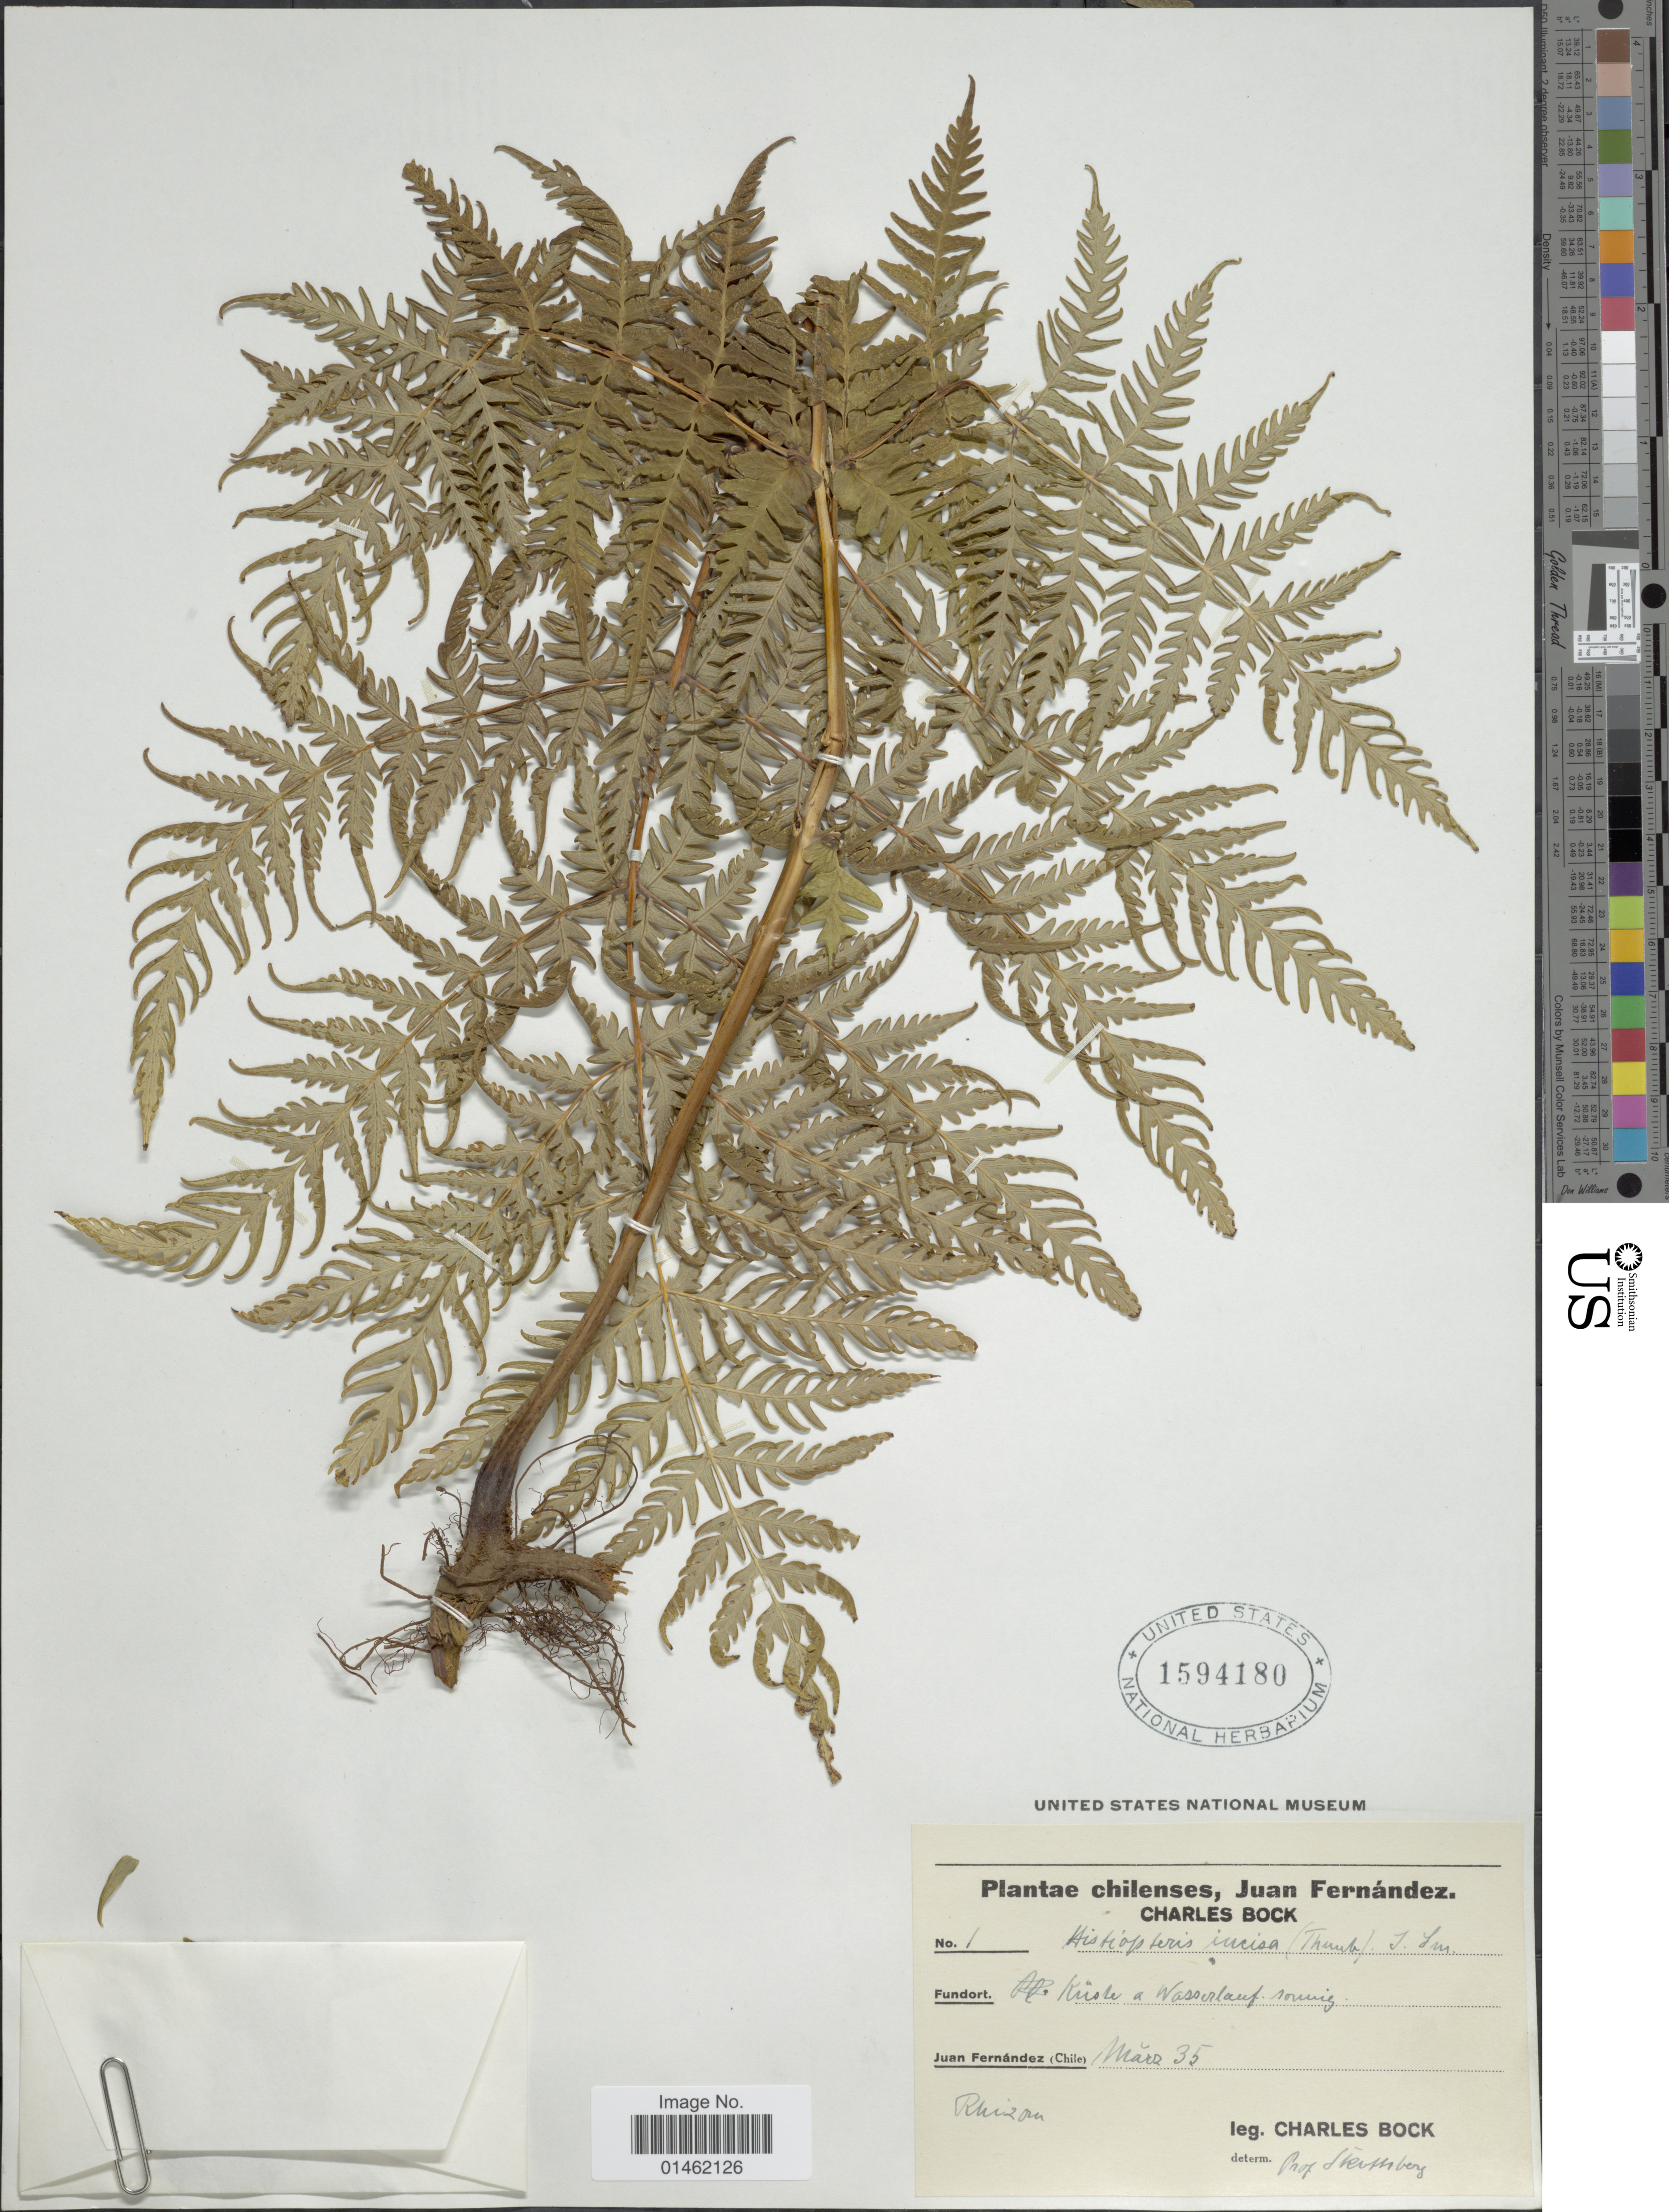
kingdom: Plantae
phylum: Tracheophyta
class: Polypodiopsida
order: Polypodiales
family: Dennstaedtiaceae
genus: Histiopteris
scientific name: Histiopteris incisa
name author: (Thunb.) J. Sm.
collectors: C. Bock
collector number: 1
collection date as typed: Transcribed d/m/y: /3/35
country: Chile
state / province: Valparaíso (V)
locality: Juan Fernandez, Küste a Wasserlauf.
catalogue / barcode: US 1594180